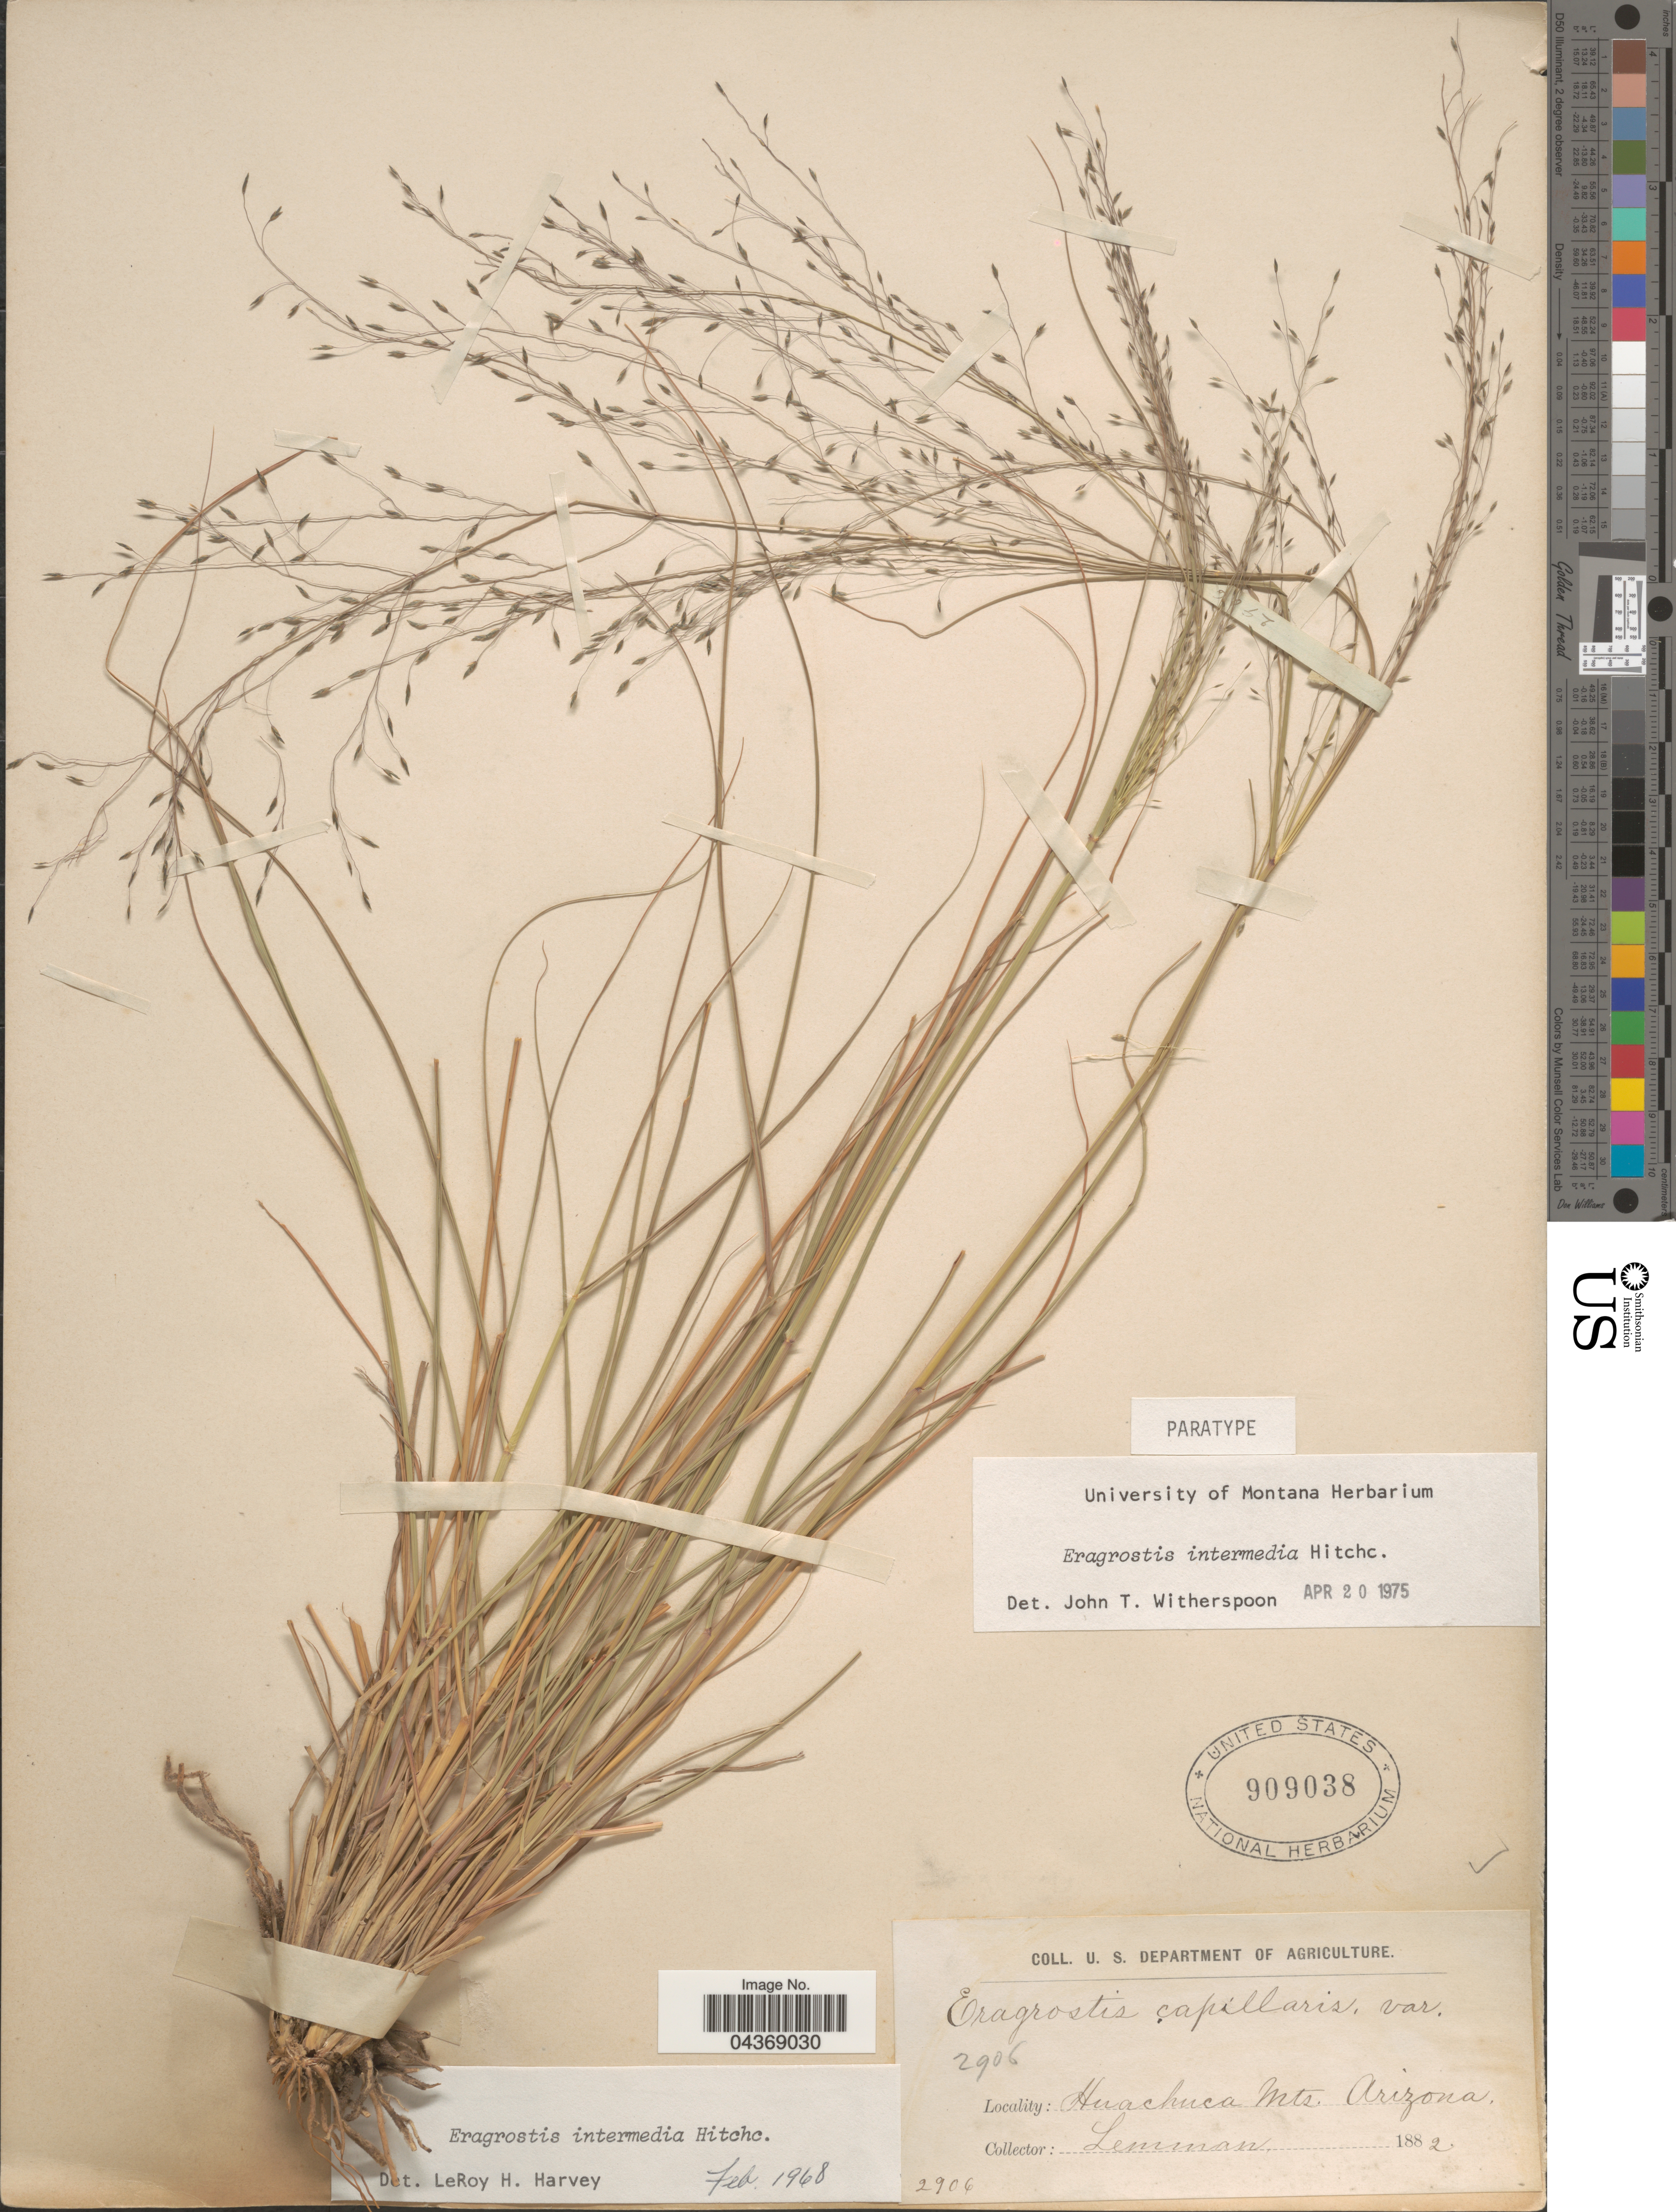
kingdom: Plantae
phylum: Tracheophyta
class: Liliopsida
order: Poales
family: Poaceae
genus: Eragrostis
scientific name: Eragrostis intermedia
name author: Hitchc.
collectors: -- Lemmon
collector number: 2906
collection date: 1882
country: United States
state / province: Arizona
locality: Huachuca Mts.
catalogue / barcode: US 909038